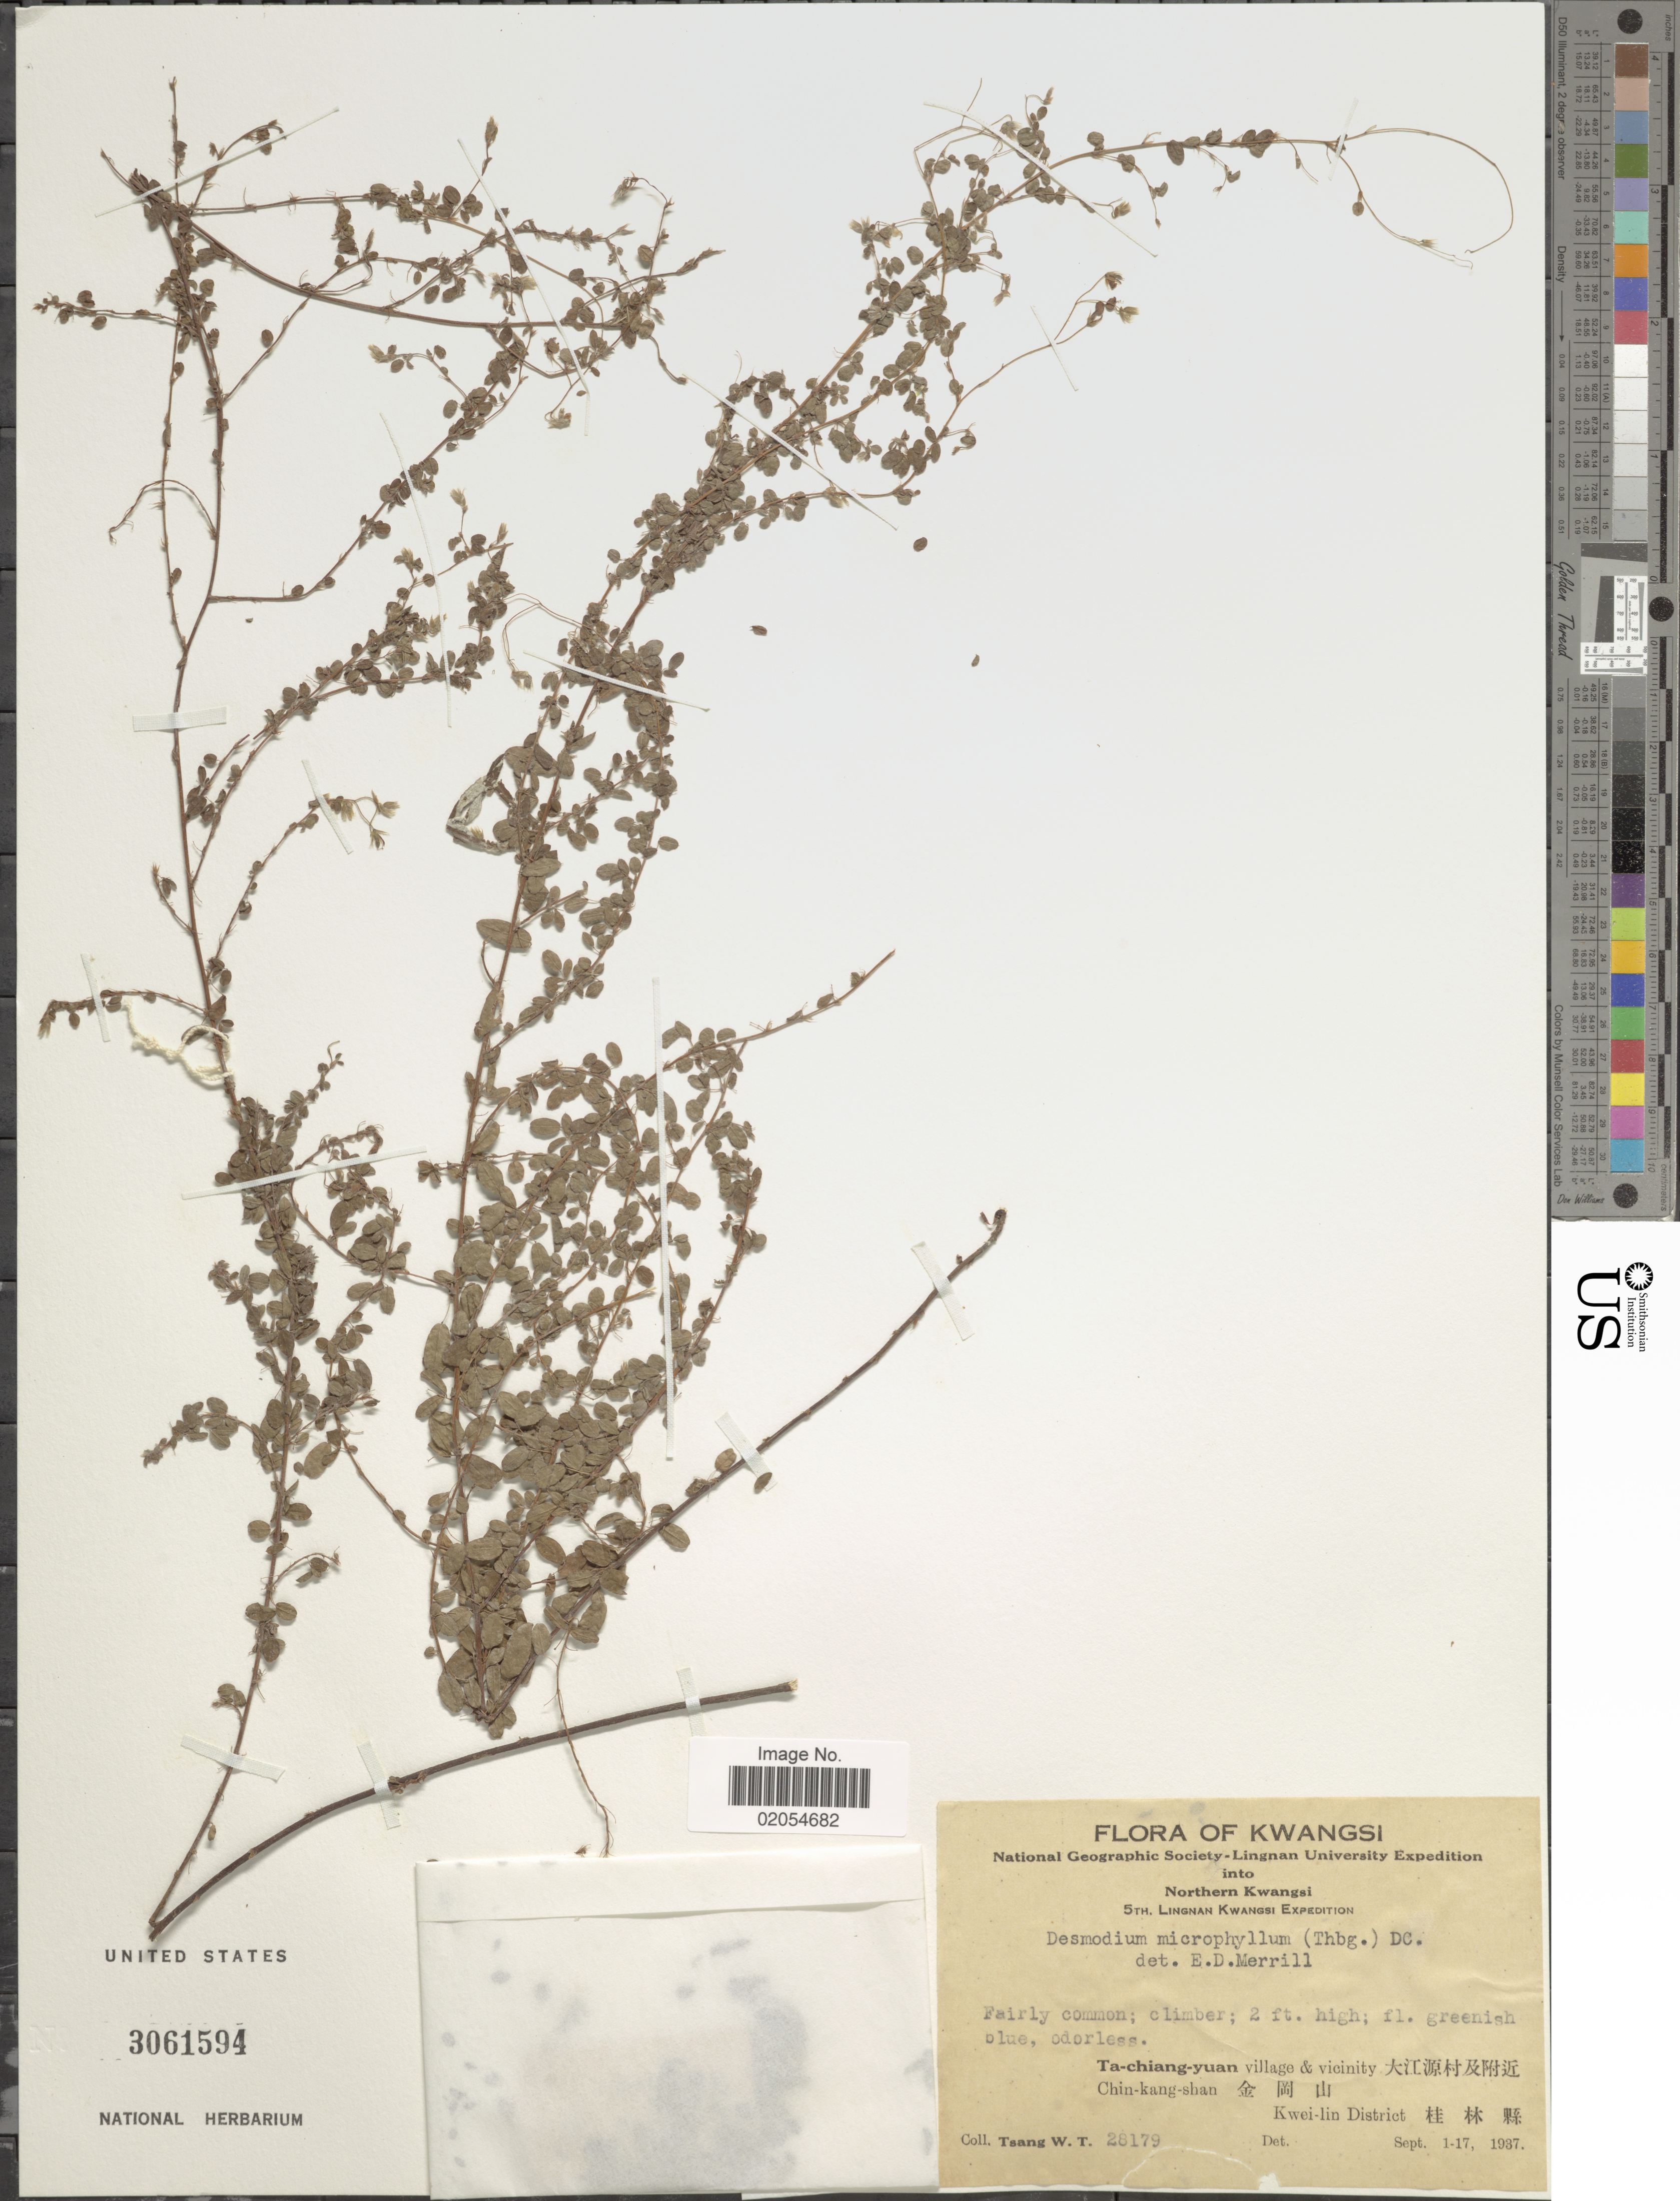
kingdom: Plantae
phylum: Tracheophyta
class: Magnoliopsida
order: Fabales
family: Fabaceae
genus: Leptodesmia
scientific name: Leptodesmia microphylla var. microphylla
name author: (Thunb.) H. Ohashi & K. Ohashi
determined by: Strong, Mark T., (BOT), Smithsonian Institution - National Museum of Natural History (UNITED STATES)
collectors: W. T. Tsang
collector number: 28179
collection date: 1937-09-01/1937-09-17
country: China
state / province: Guangxi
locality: Northern Kwangsi. Ta-chiang-yuan village & vicinity. Chin-kang-shan. Kwei-lin District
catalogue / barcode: US 3061594